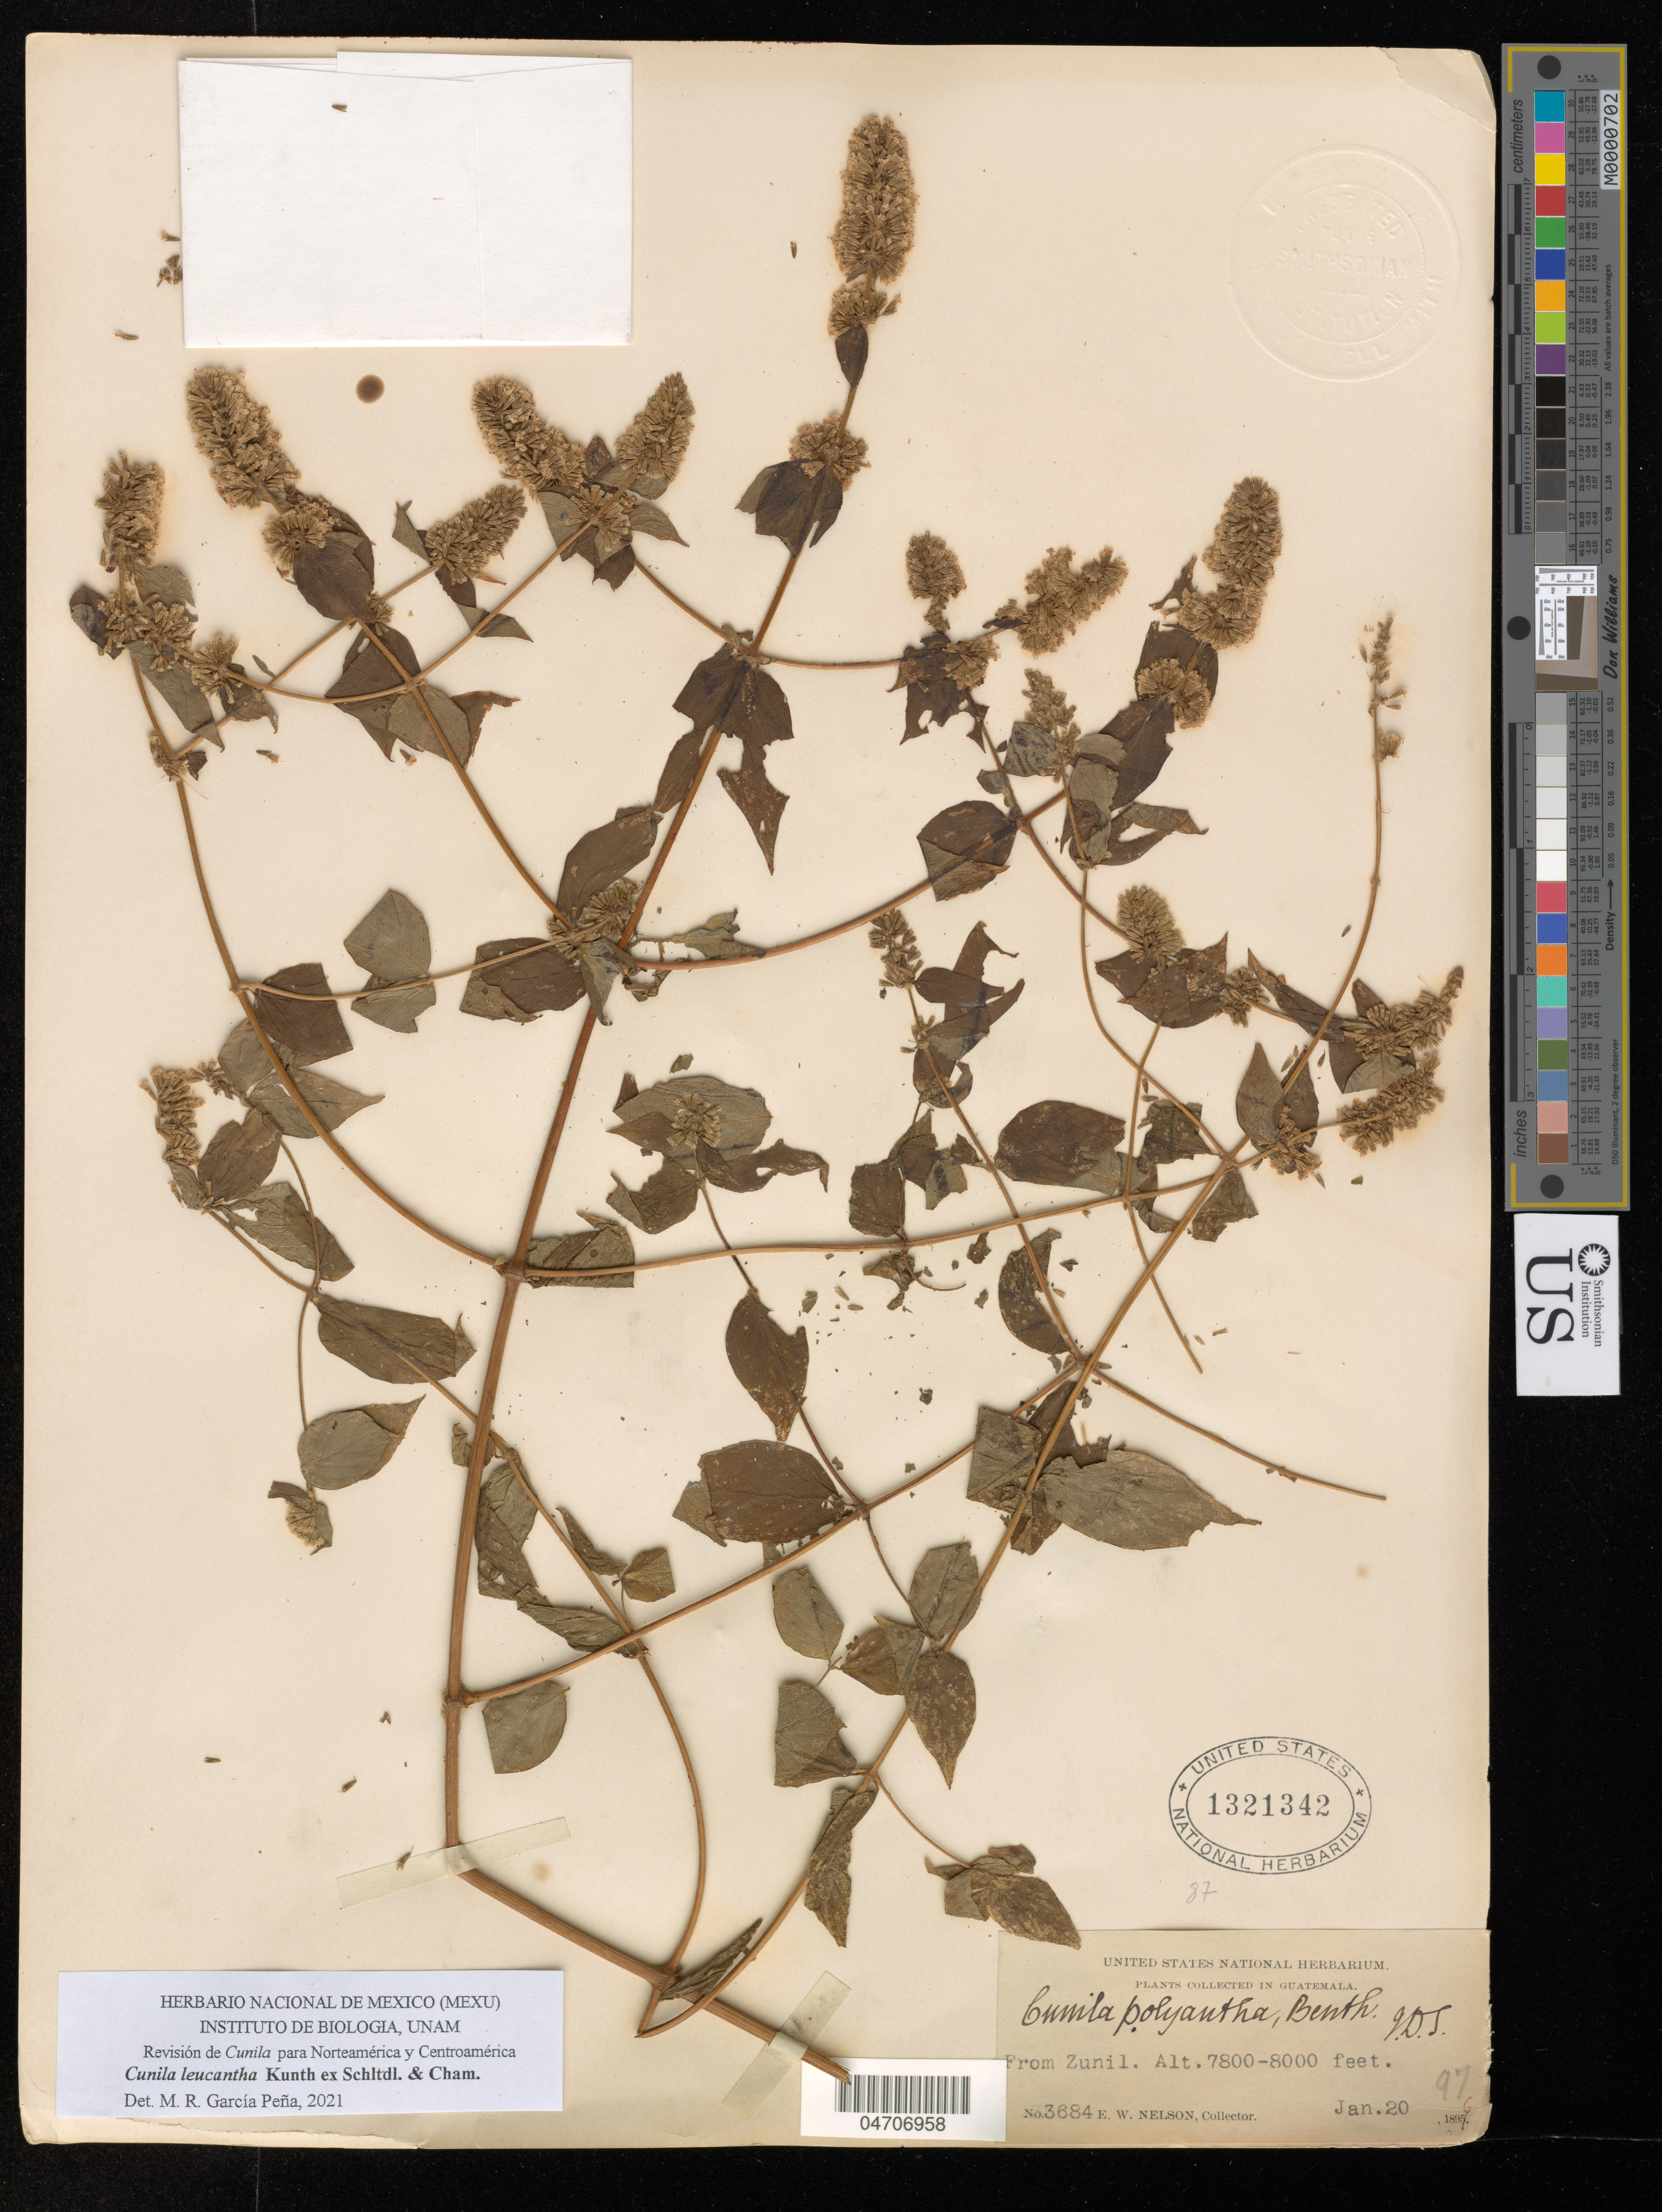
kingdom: Plantae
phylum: Tracheophyta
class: Magnoliopsida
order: Lamiales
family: Lamiaceae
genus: Cunila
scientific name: Cunila leucantha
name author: Kunth ex Schltdl. & Cham.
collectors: E. W. Nelson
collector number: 3684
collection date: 1896-01-20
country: Guatemala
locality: From Zunil.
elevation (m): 2377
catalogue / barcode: US 1321342